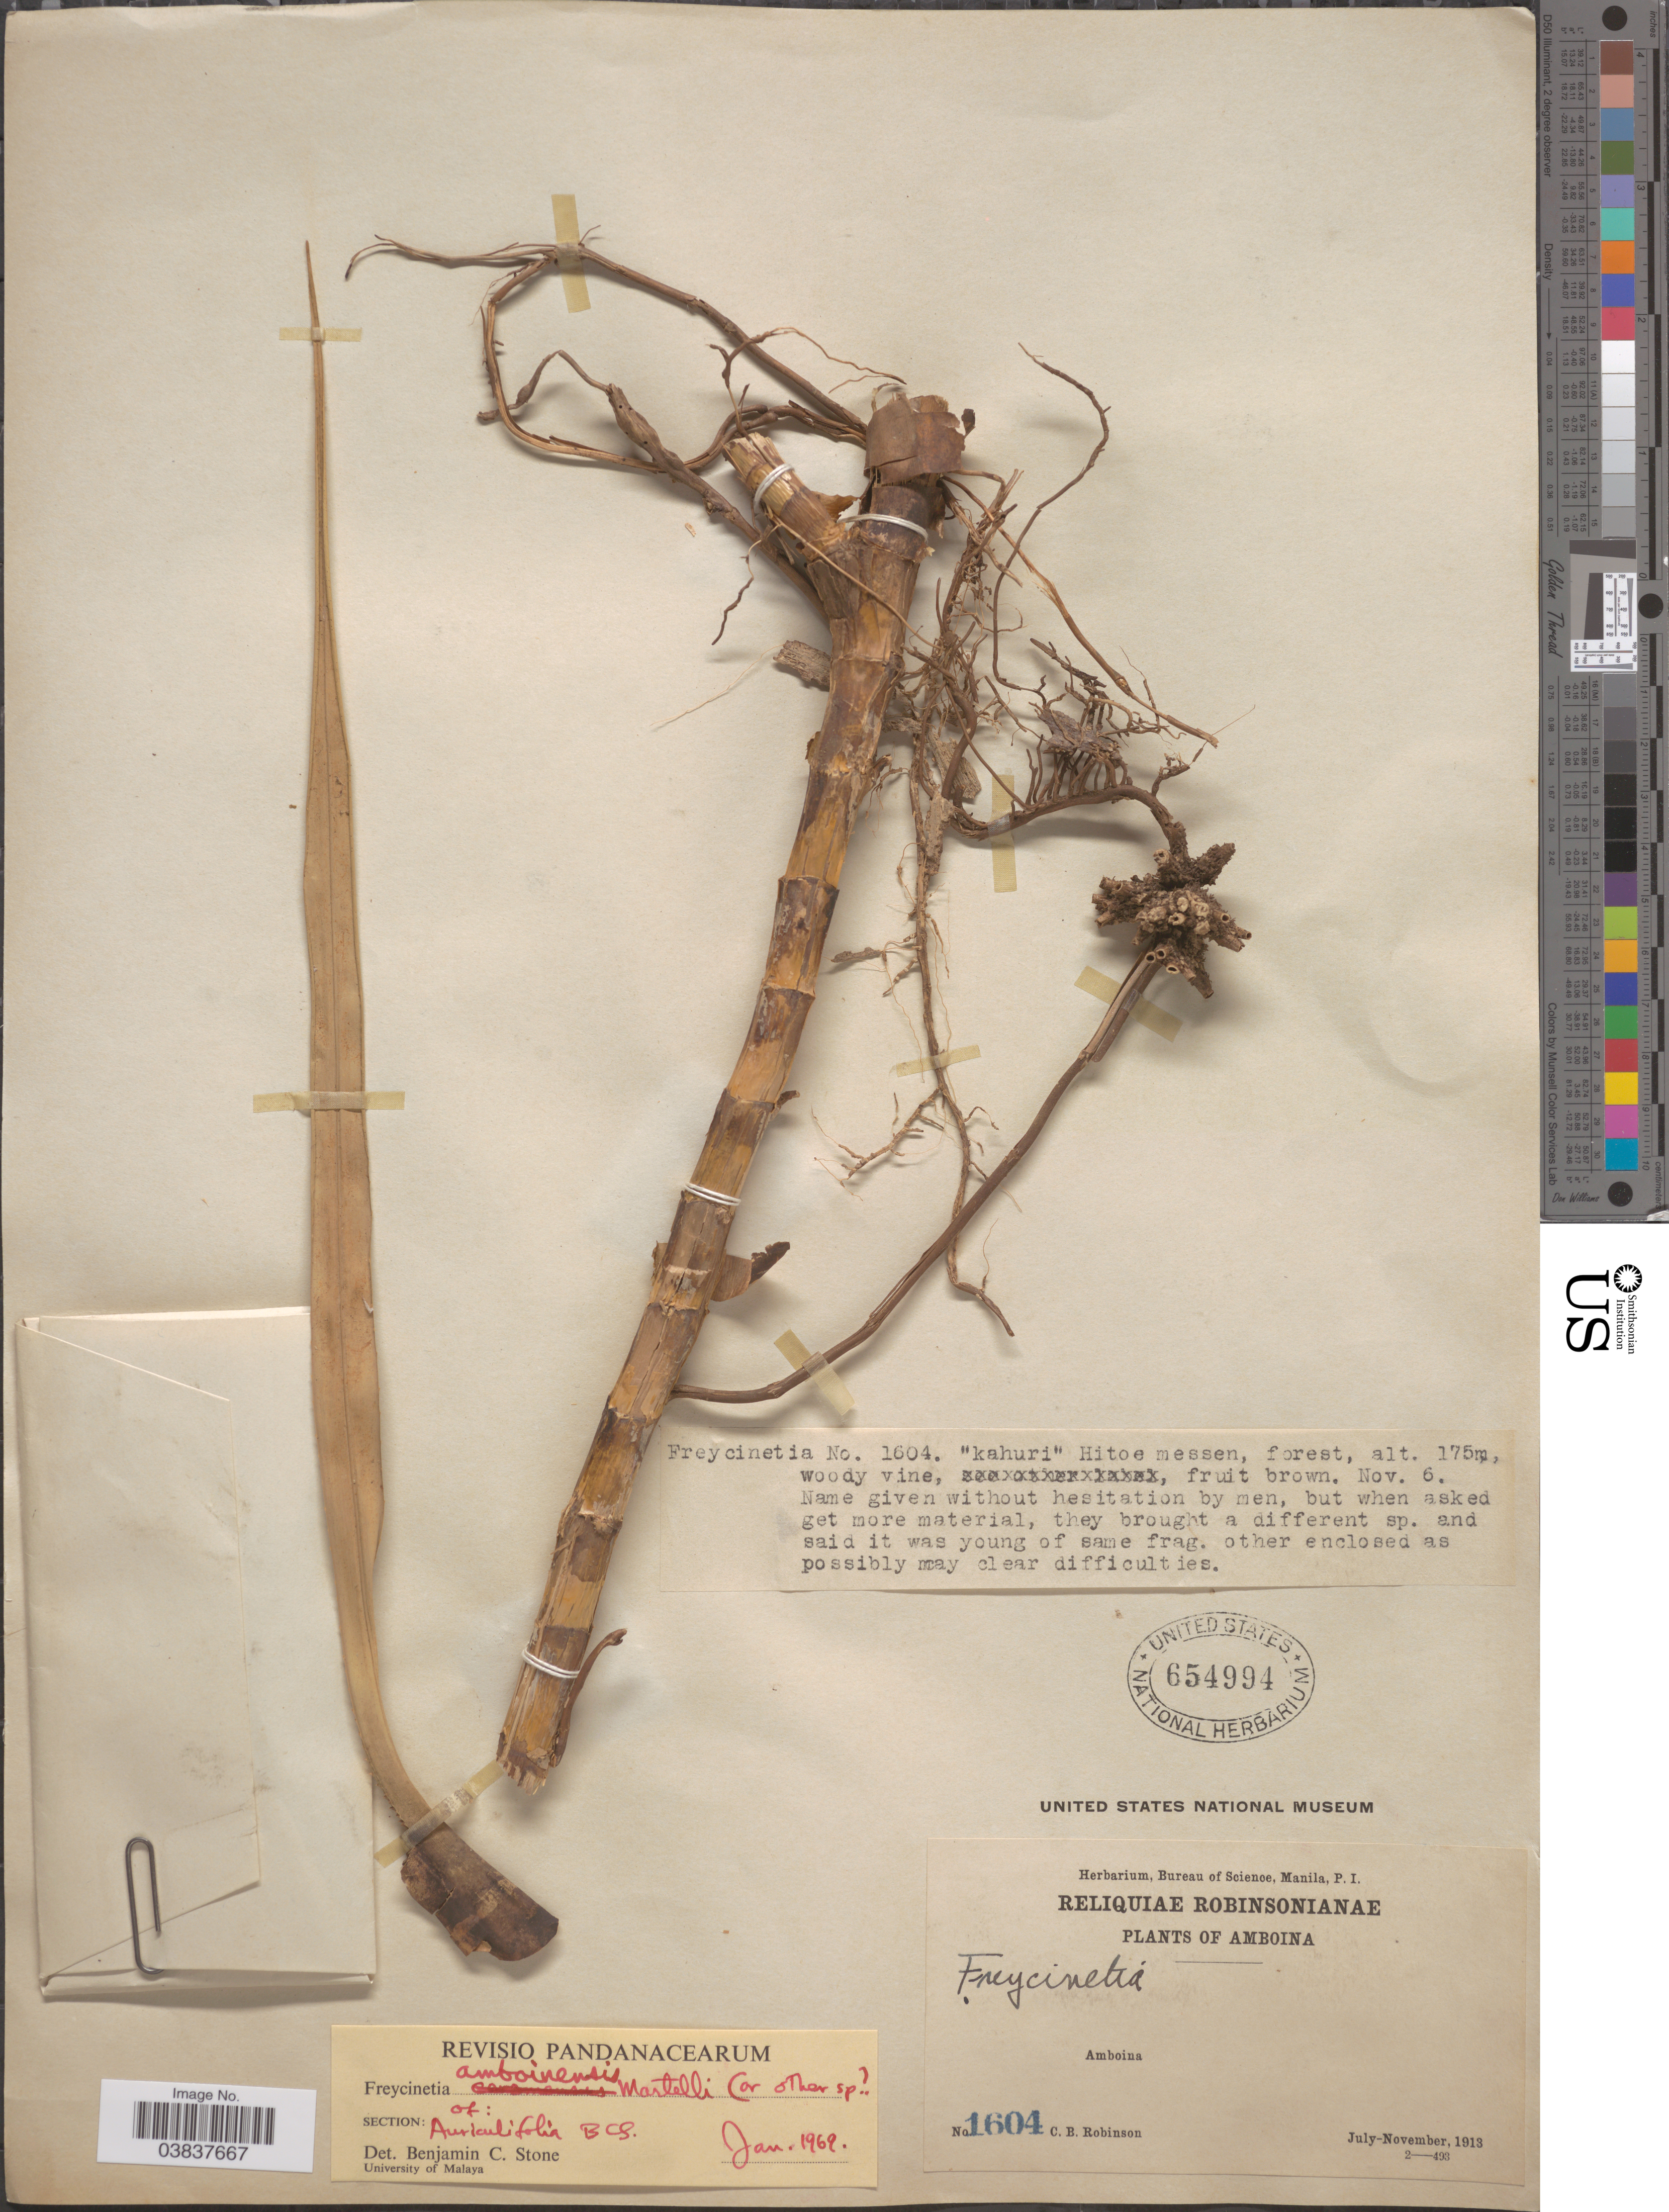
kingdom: Plantae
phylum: Tracheophyta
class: Liliopsida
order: Pandanales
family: Pandanaceae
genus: Freycinetia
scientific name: Freycinetia amboinensis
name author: Martelli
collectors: C. Robinson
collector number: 1604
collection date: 1913-11-06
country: Indonesia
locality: Amboina.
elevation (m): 175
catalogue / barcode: US 654994